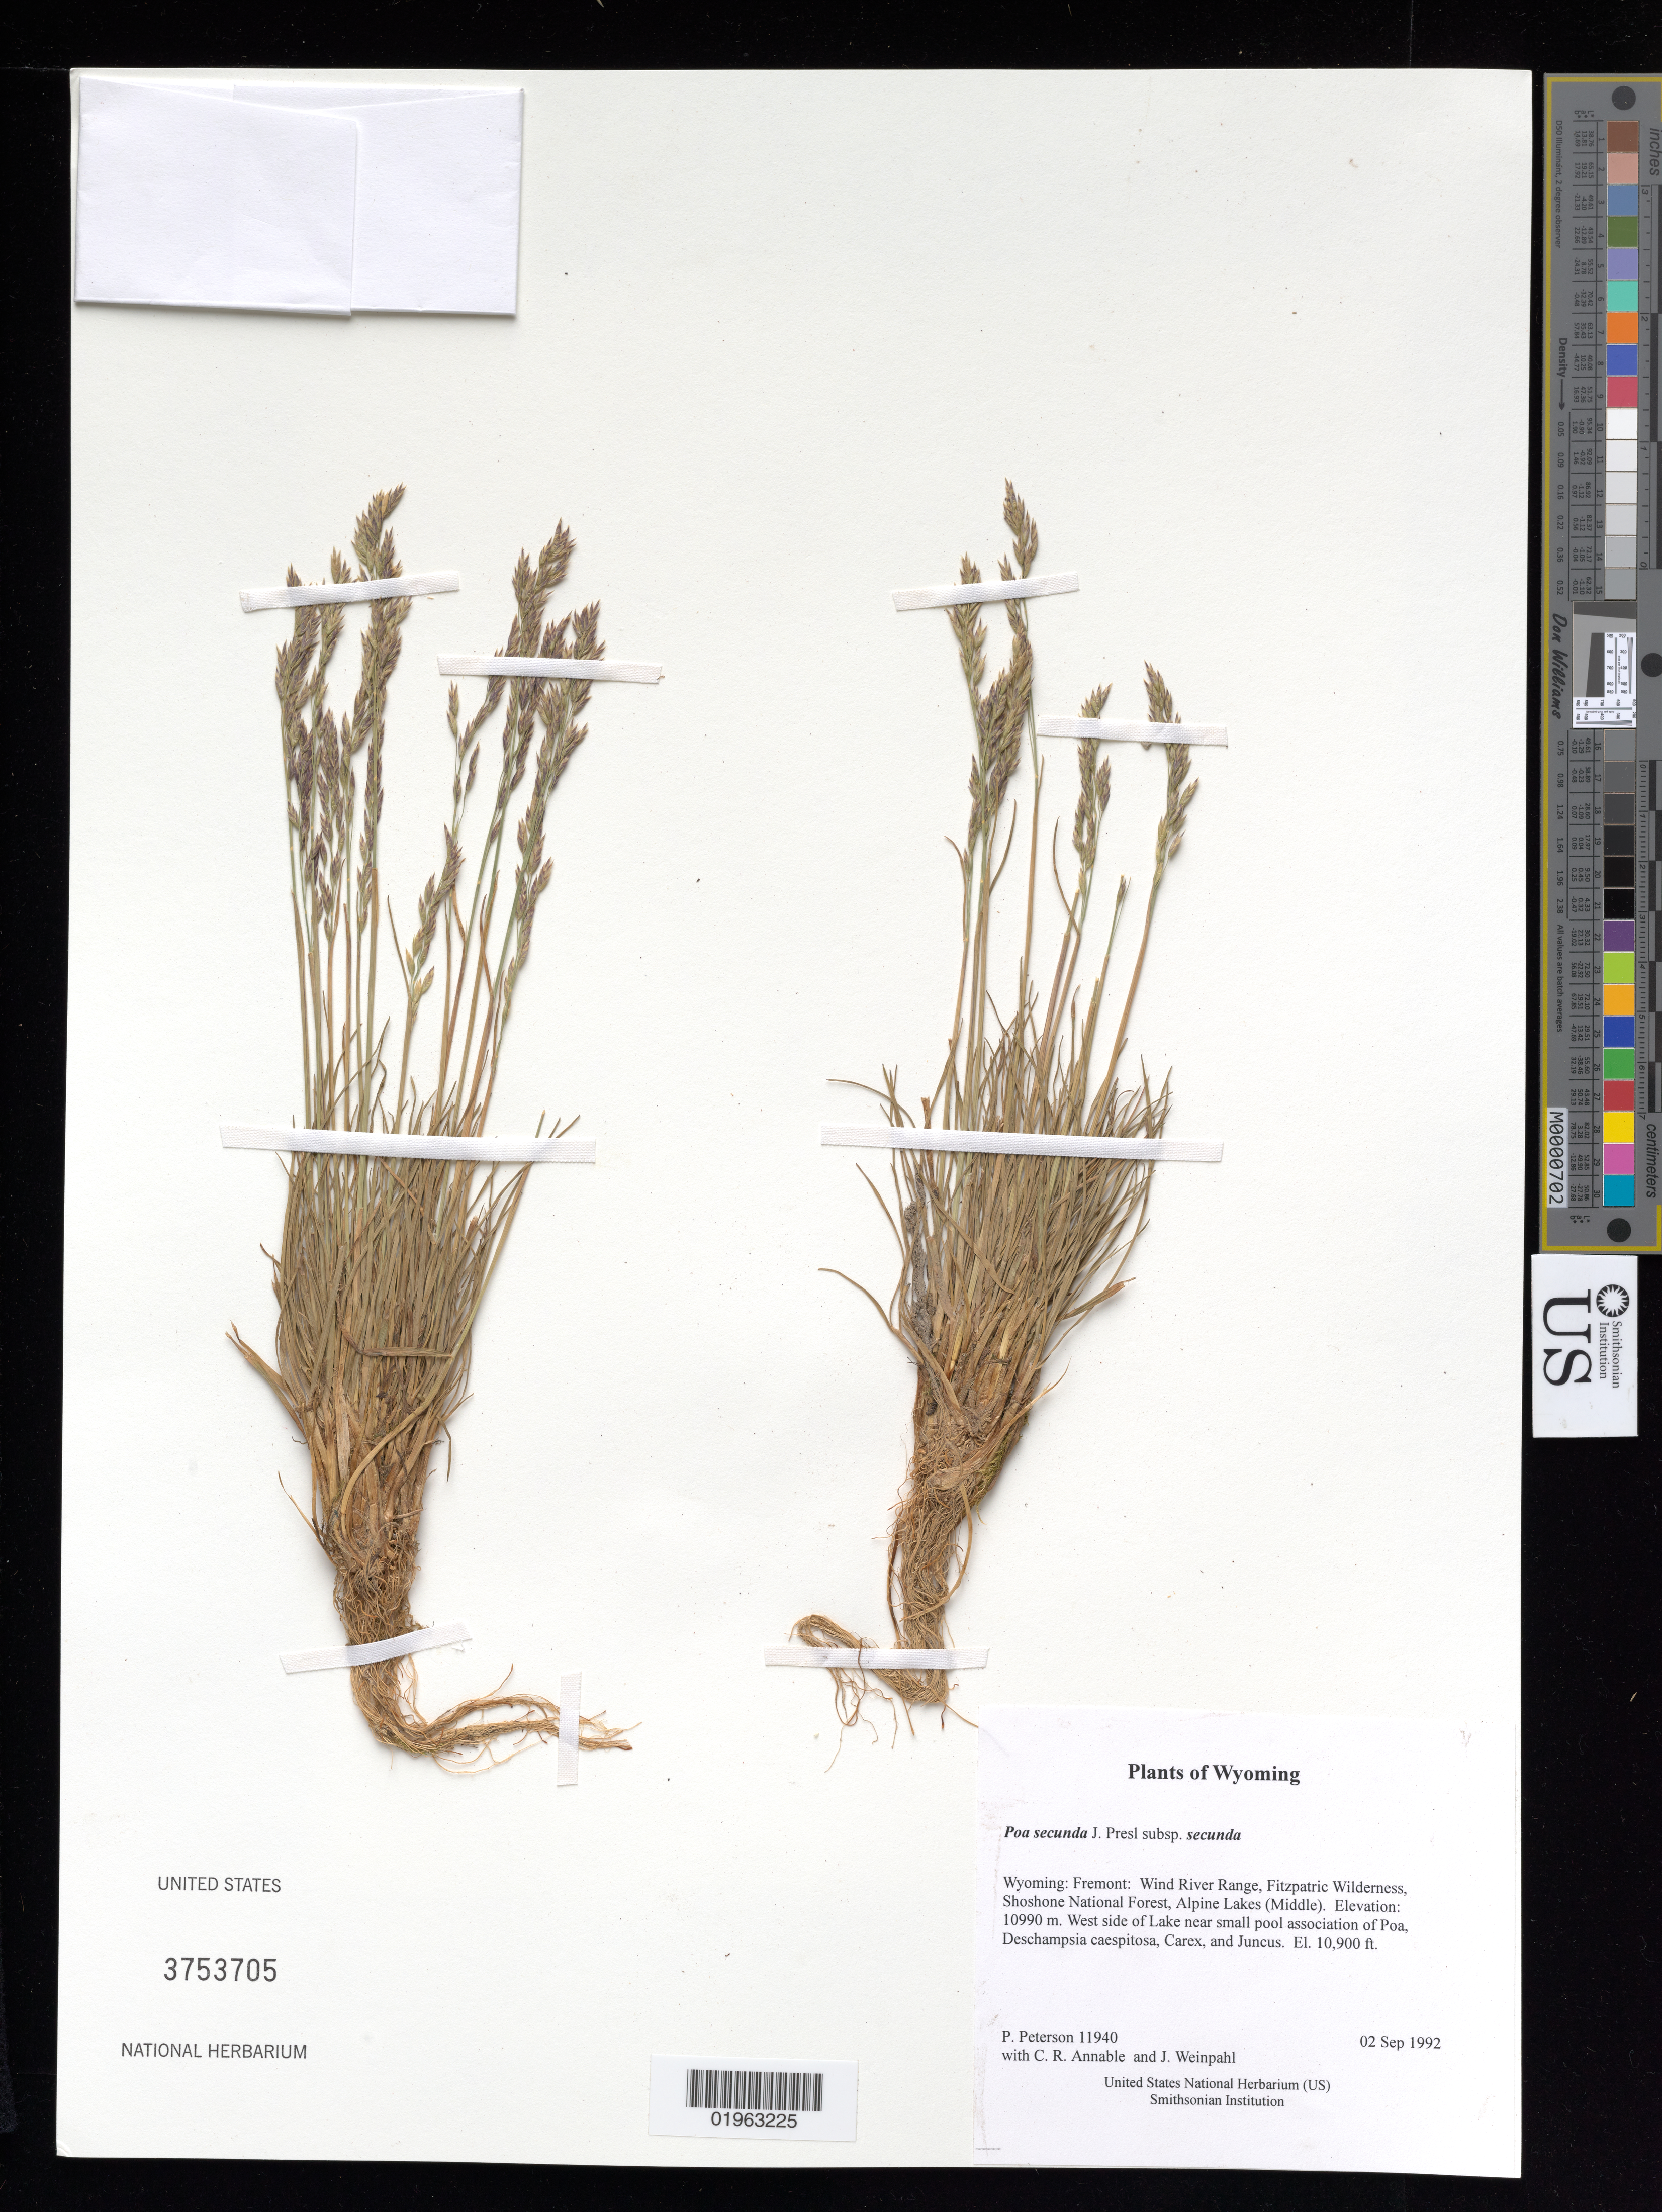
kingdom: Plantae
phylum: Tracheophyta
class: Liliopsida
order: Poales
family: Poaceae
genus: Poa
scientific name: Poa secunda subsp. secunda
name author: J. Presl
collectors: P. M. Peterson, C. R. Annable & J. Weinpahl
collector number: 11940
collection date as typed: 02 Sep 1992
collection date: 1992-09-02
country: United States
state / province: Wyoming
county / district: Fremont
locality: Wind River Range, Fitzpatric Wilderness, Shoshone National Forest, Alpine Lakes (Middle).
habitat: West side of Lake near small pool association of Poa, Deschampsia caespitosa, Carex, and Juncus. El. 10,900 ft.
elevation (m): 10990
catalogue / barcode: US 3753705